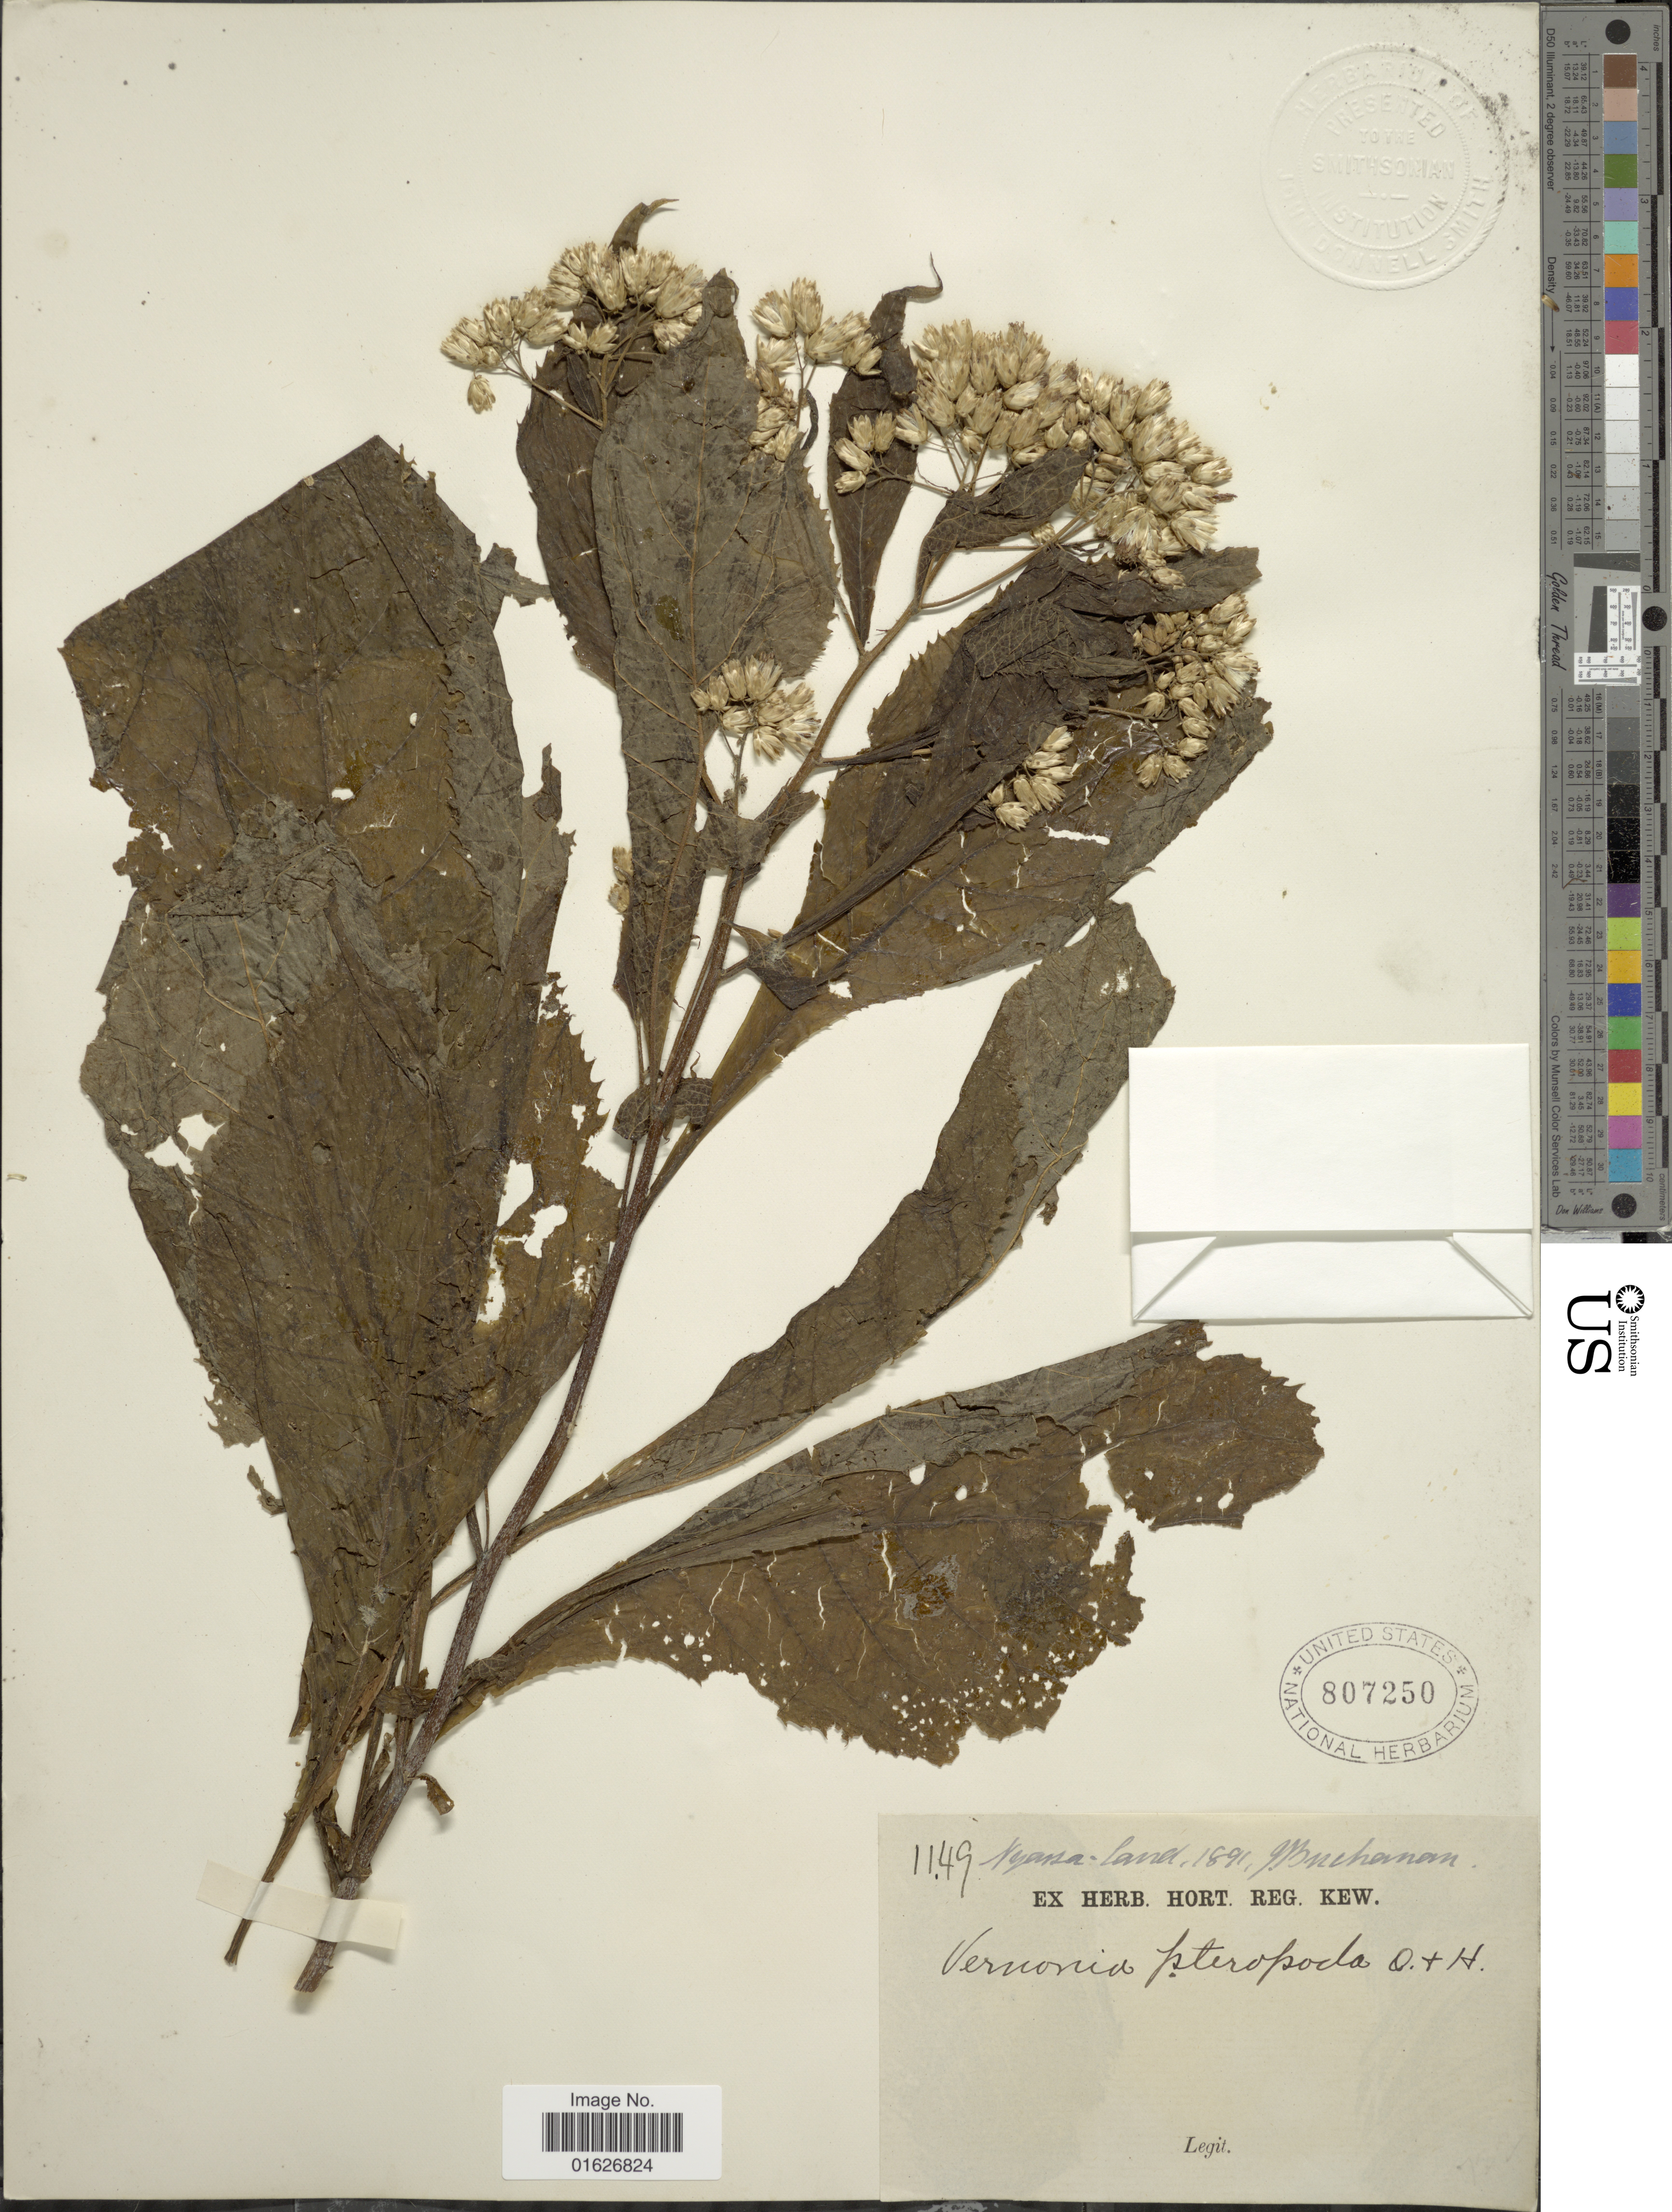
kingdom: Plantae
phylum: Tracheophyta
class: Magnoliopsida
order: Asterales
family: Asteraceae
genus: Ananthura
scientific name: Ananthura pteropoda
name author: (Oliv. & Hiern in Oliv.) H. Rob. & Skvarla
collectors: J. Buchanan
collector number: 1149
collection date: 1891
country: Malawi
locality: Nyassa-land.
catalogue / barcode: US 807250